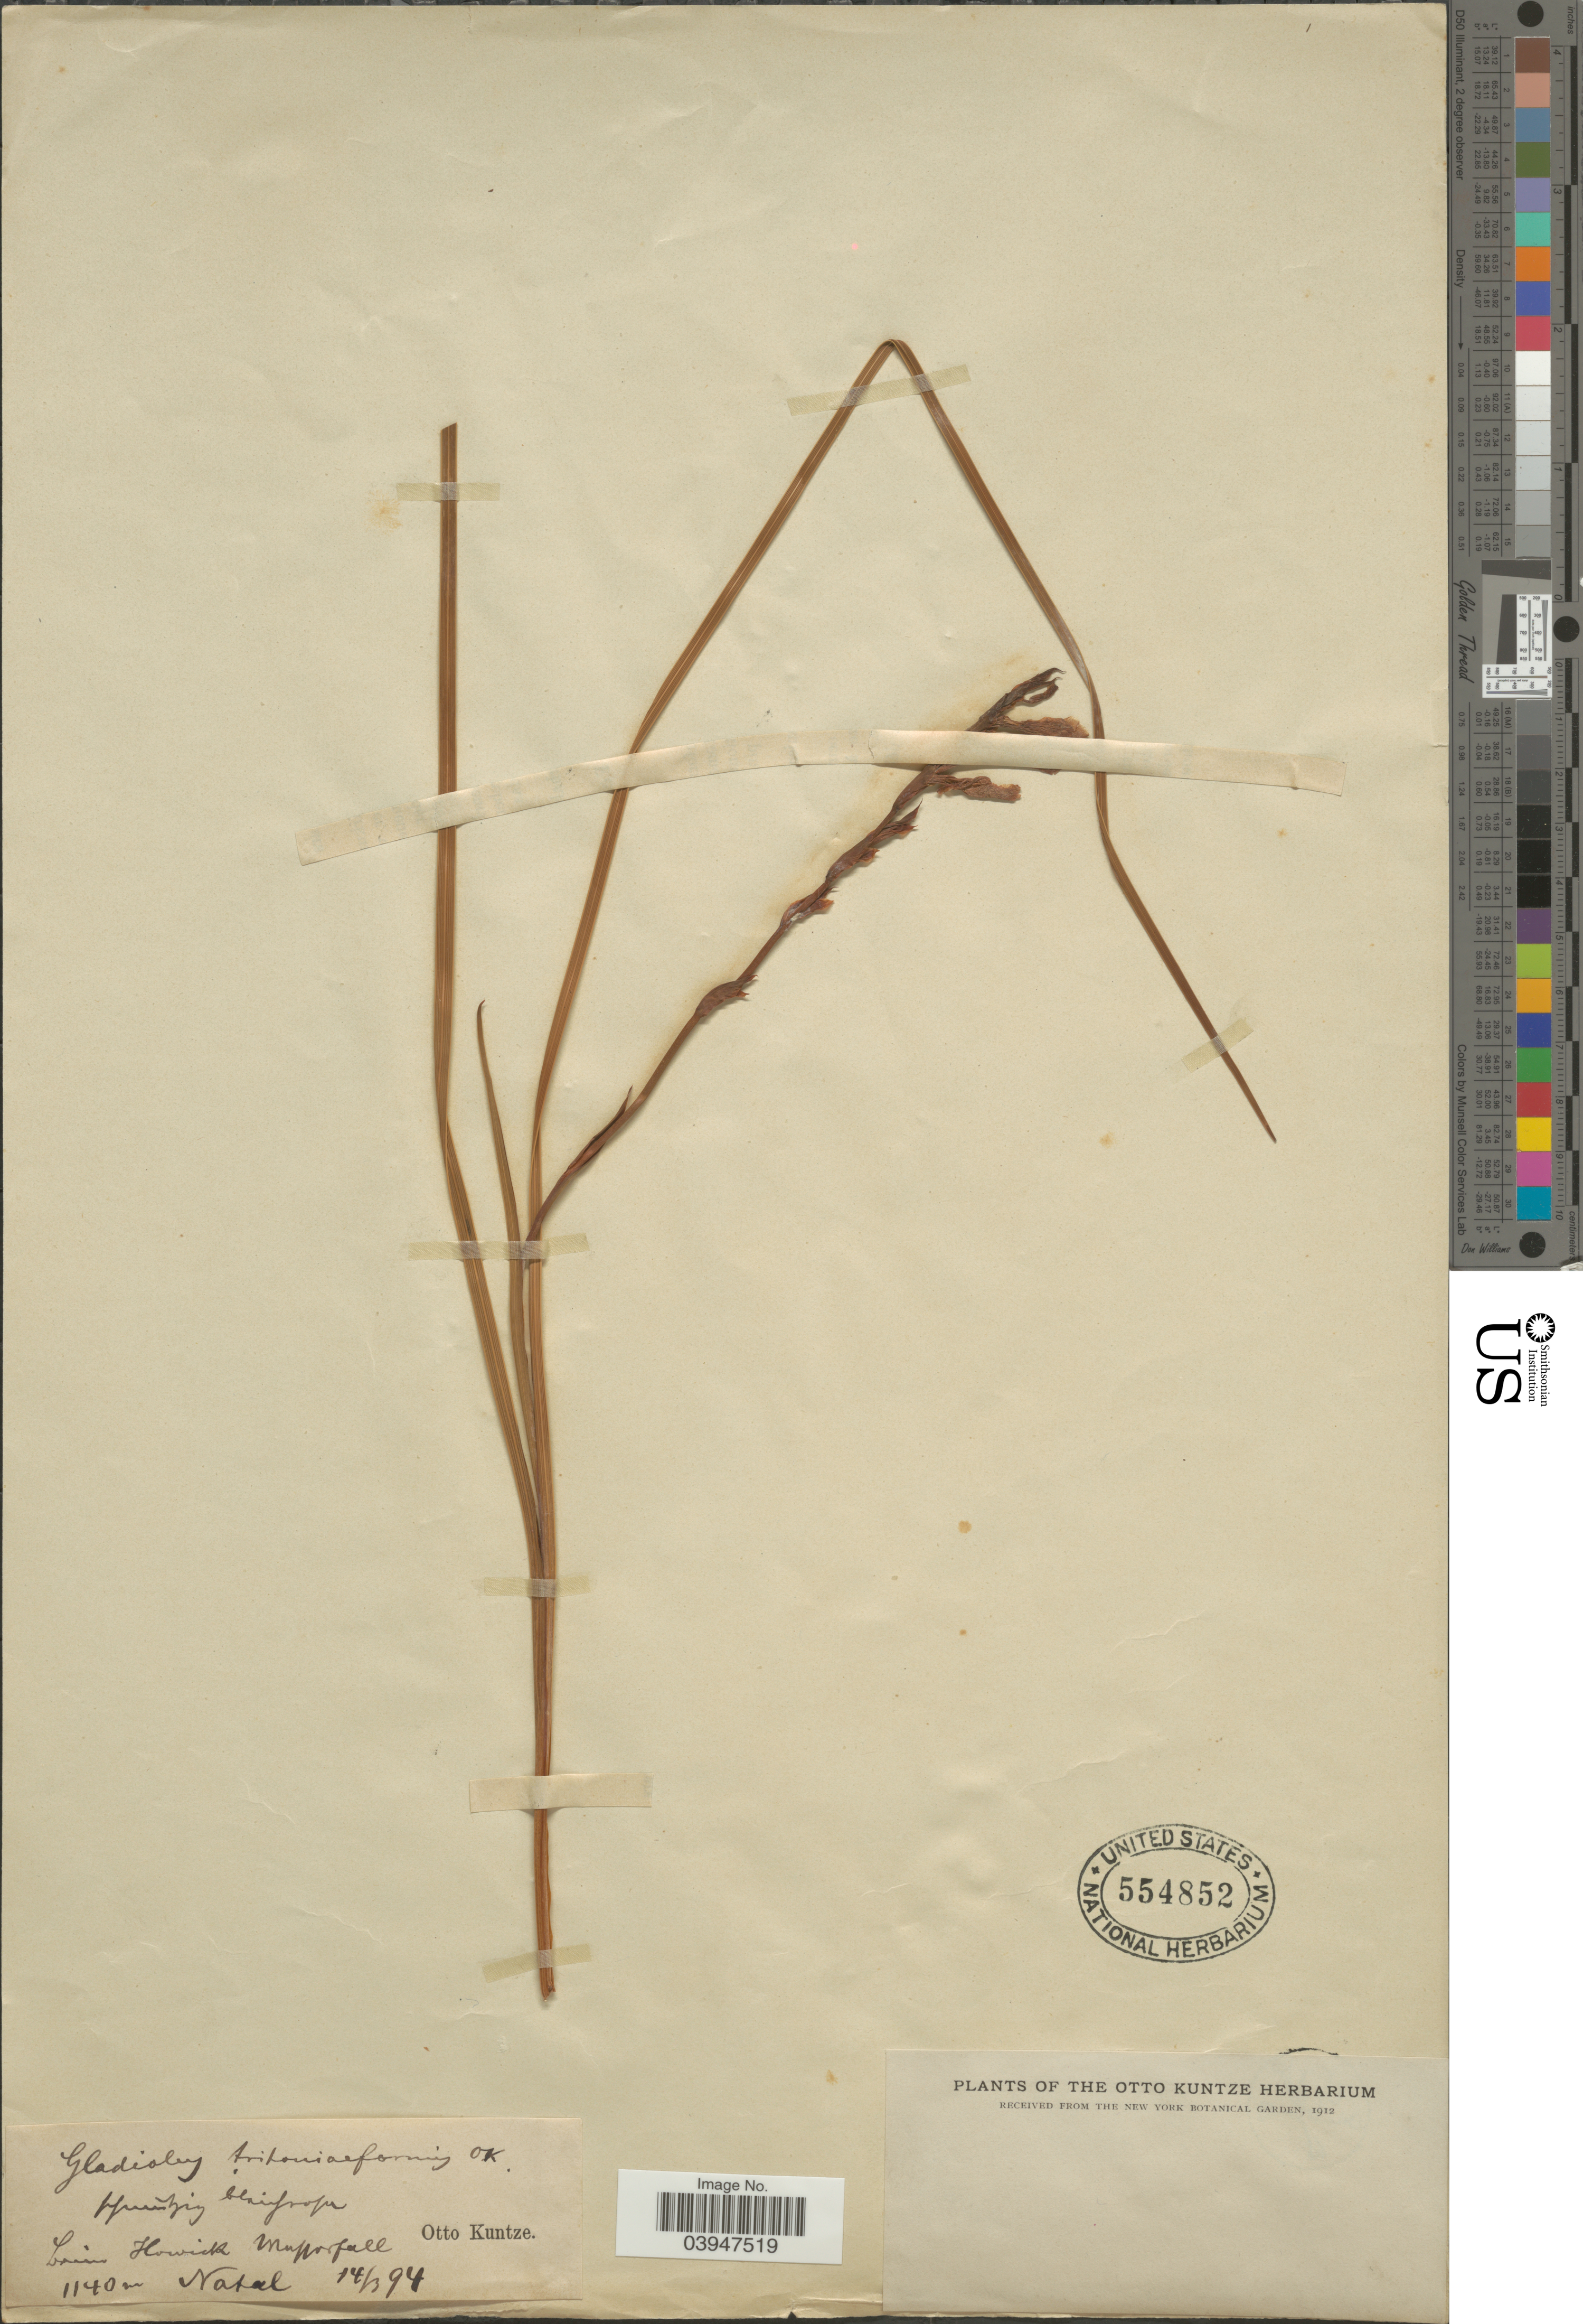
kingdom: Plantae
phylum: Tracheophyta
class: Liliopsida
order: Asparagales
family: Iridaceae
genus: Gladiolus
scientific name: Gladiolus tritoniiformis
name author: Kuntze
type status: Possible Type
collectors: C.E.O. Kuntze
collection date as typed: Transcribed d/m/y: 14/3/94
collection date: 1894-03-14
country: South Africa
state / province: KwaZulu-Natal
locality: Louis Howick Wasserfall. Natal.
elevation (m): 1140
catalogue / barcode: US 554852